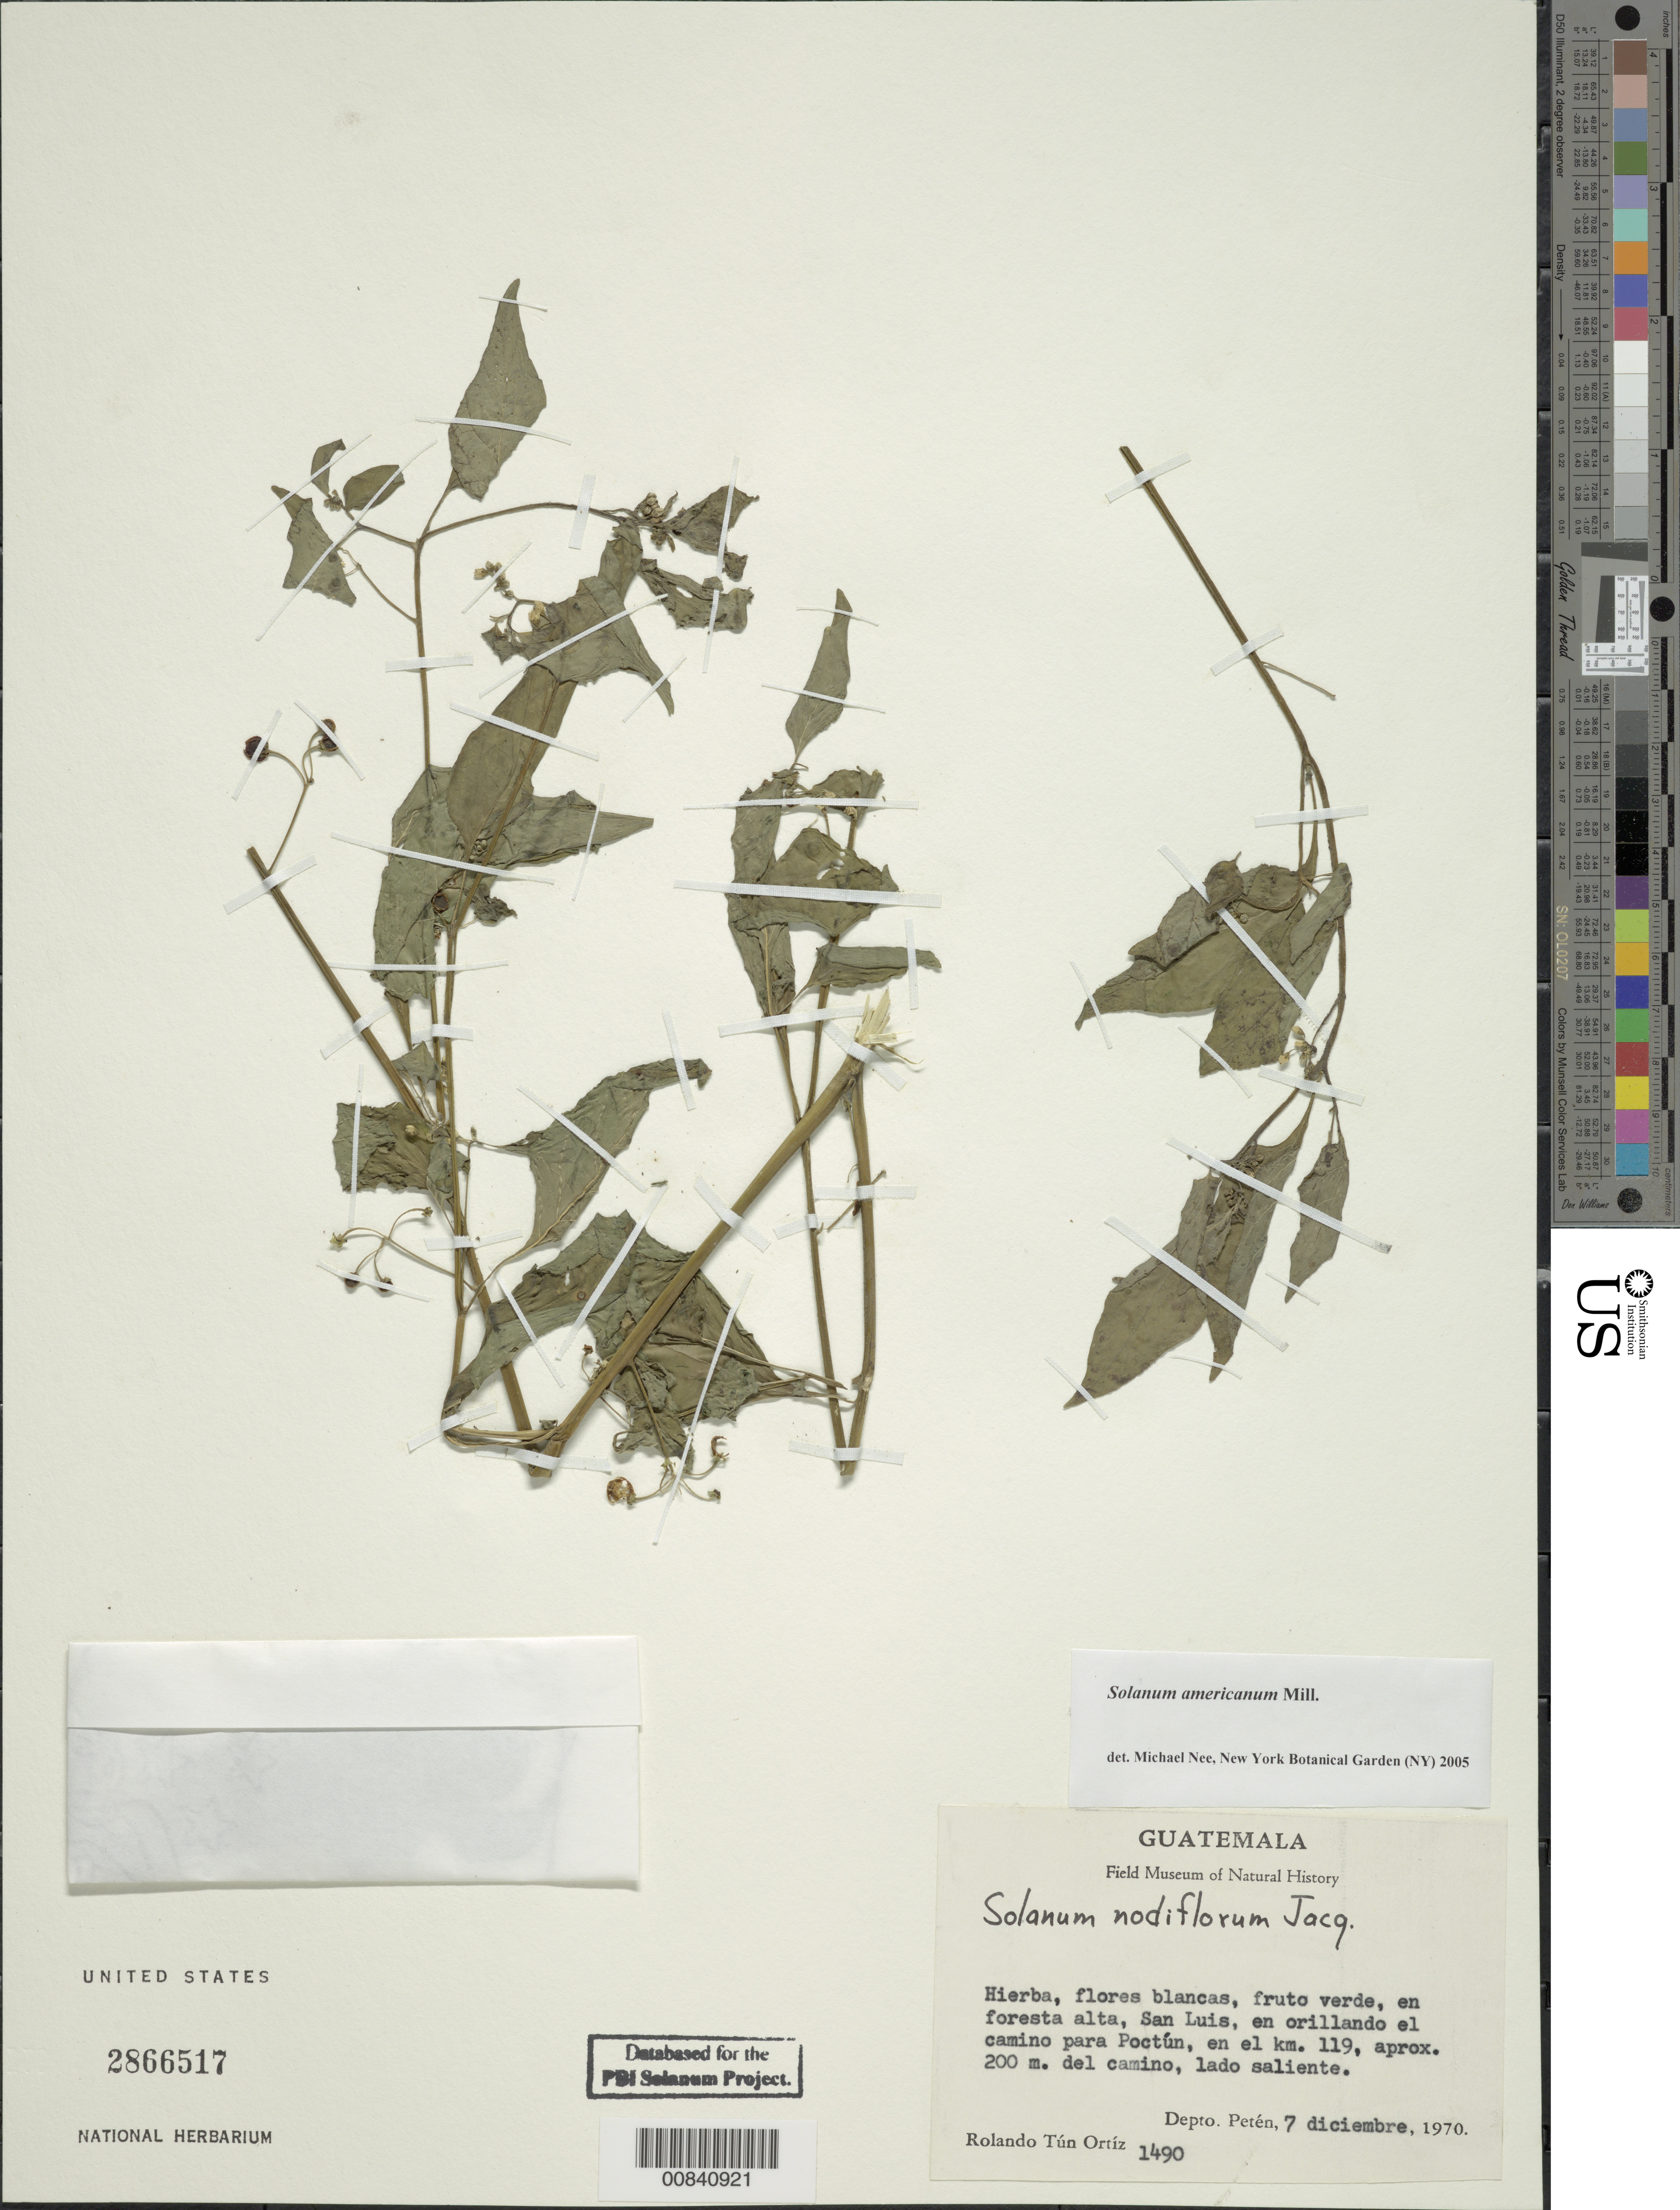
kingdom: Plantae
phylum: Tracheophyta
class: Magnoliopsida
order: Solanales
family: Solanaceae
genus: Solanum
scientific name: Solanum americanum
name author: Mill.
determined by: Nee, Michael H.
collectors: R. Tún Ortíz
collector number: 1490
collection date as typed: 7 Dec 1970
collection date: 1970-12-07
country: Guatemala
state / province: El Petén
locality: San Luis, en orillando el camino para Poctun, en el km. 119, aprox. 200 m. del camino, lado saliente.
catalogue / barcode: US 2866517